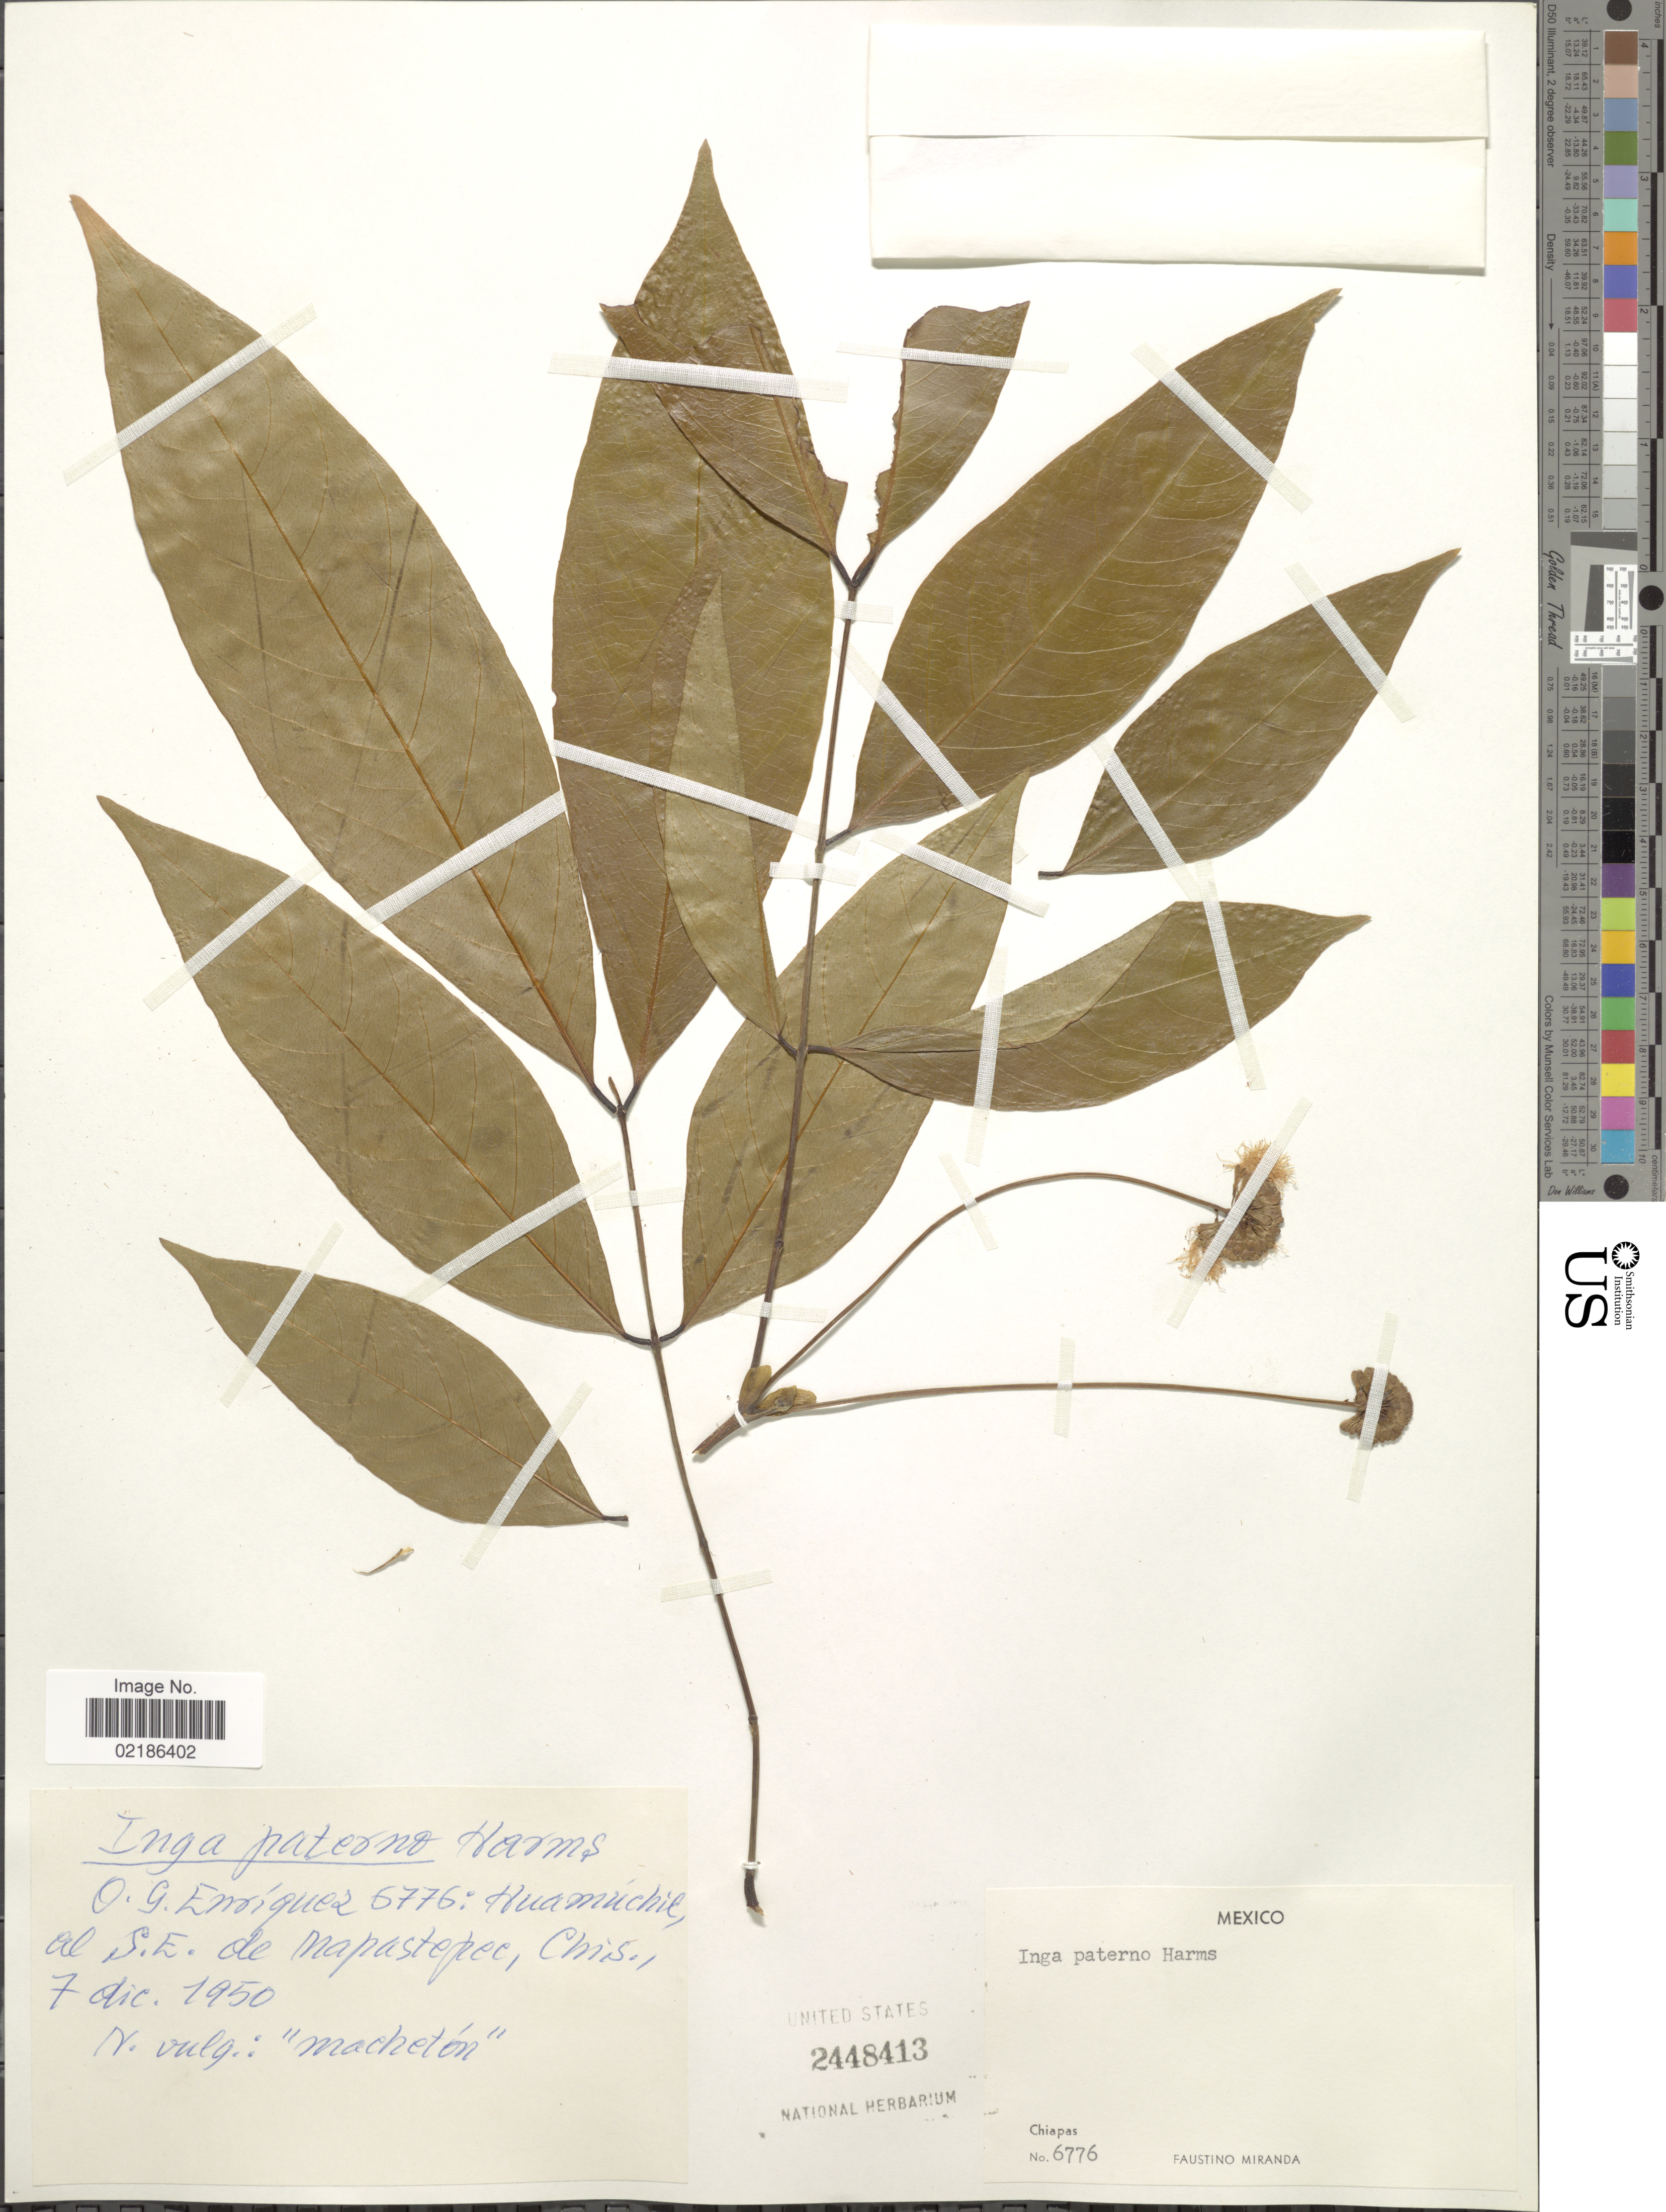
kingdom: Plantae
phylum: Tracheophyta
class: Magnoliopsida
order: Fabales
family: Fabaceae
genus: Inga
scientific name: Inga paterno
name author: Harms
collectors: F. Miranda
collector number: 6776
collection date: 1950-12-07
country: Mexico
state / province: Chiapas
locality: Huamuchie, al S. E. de Mapastepec, Chis.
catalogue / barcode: US 2448413